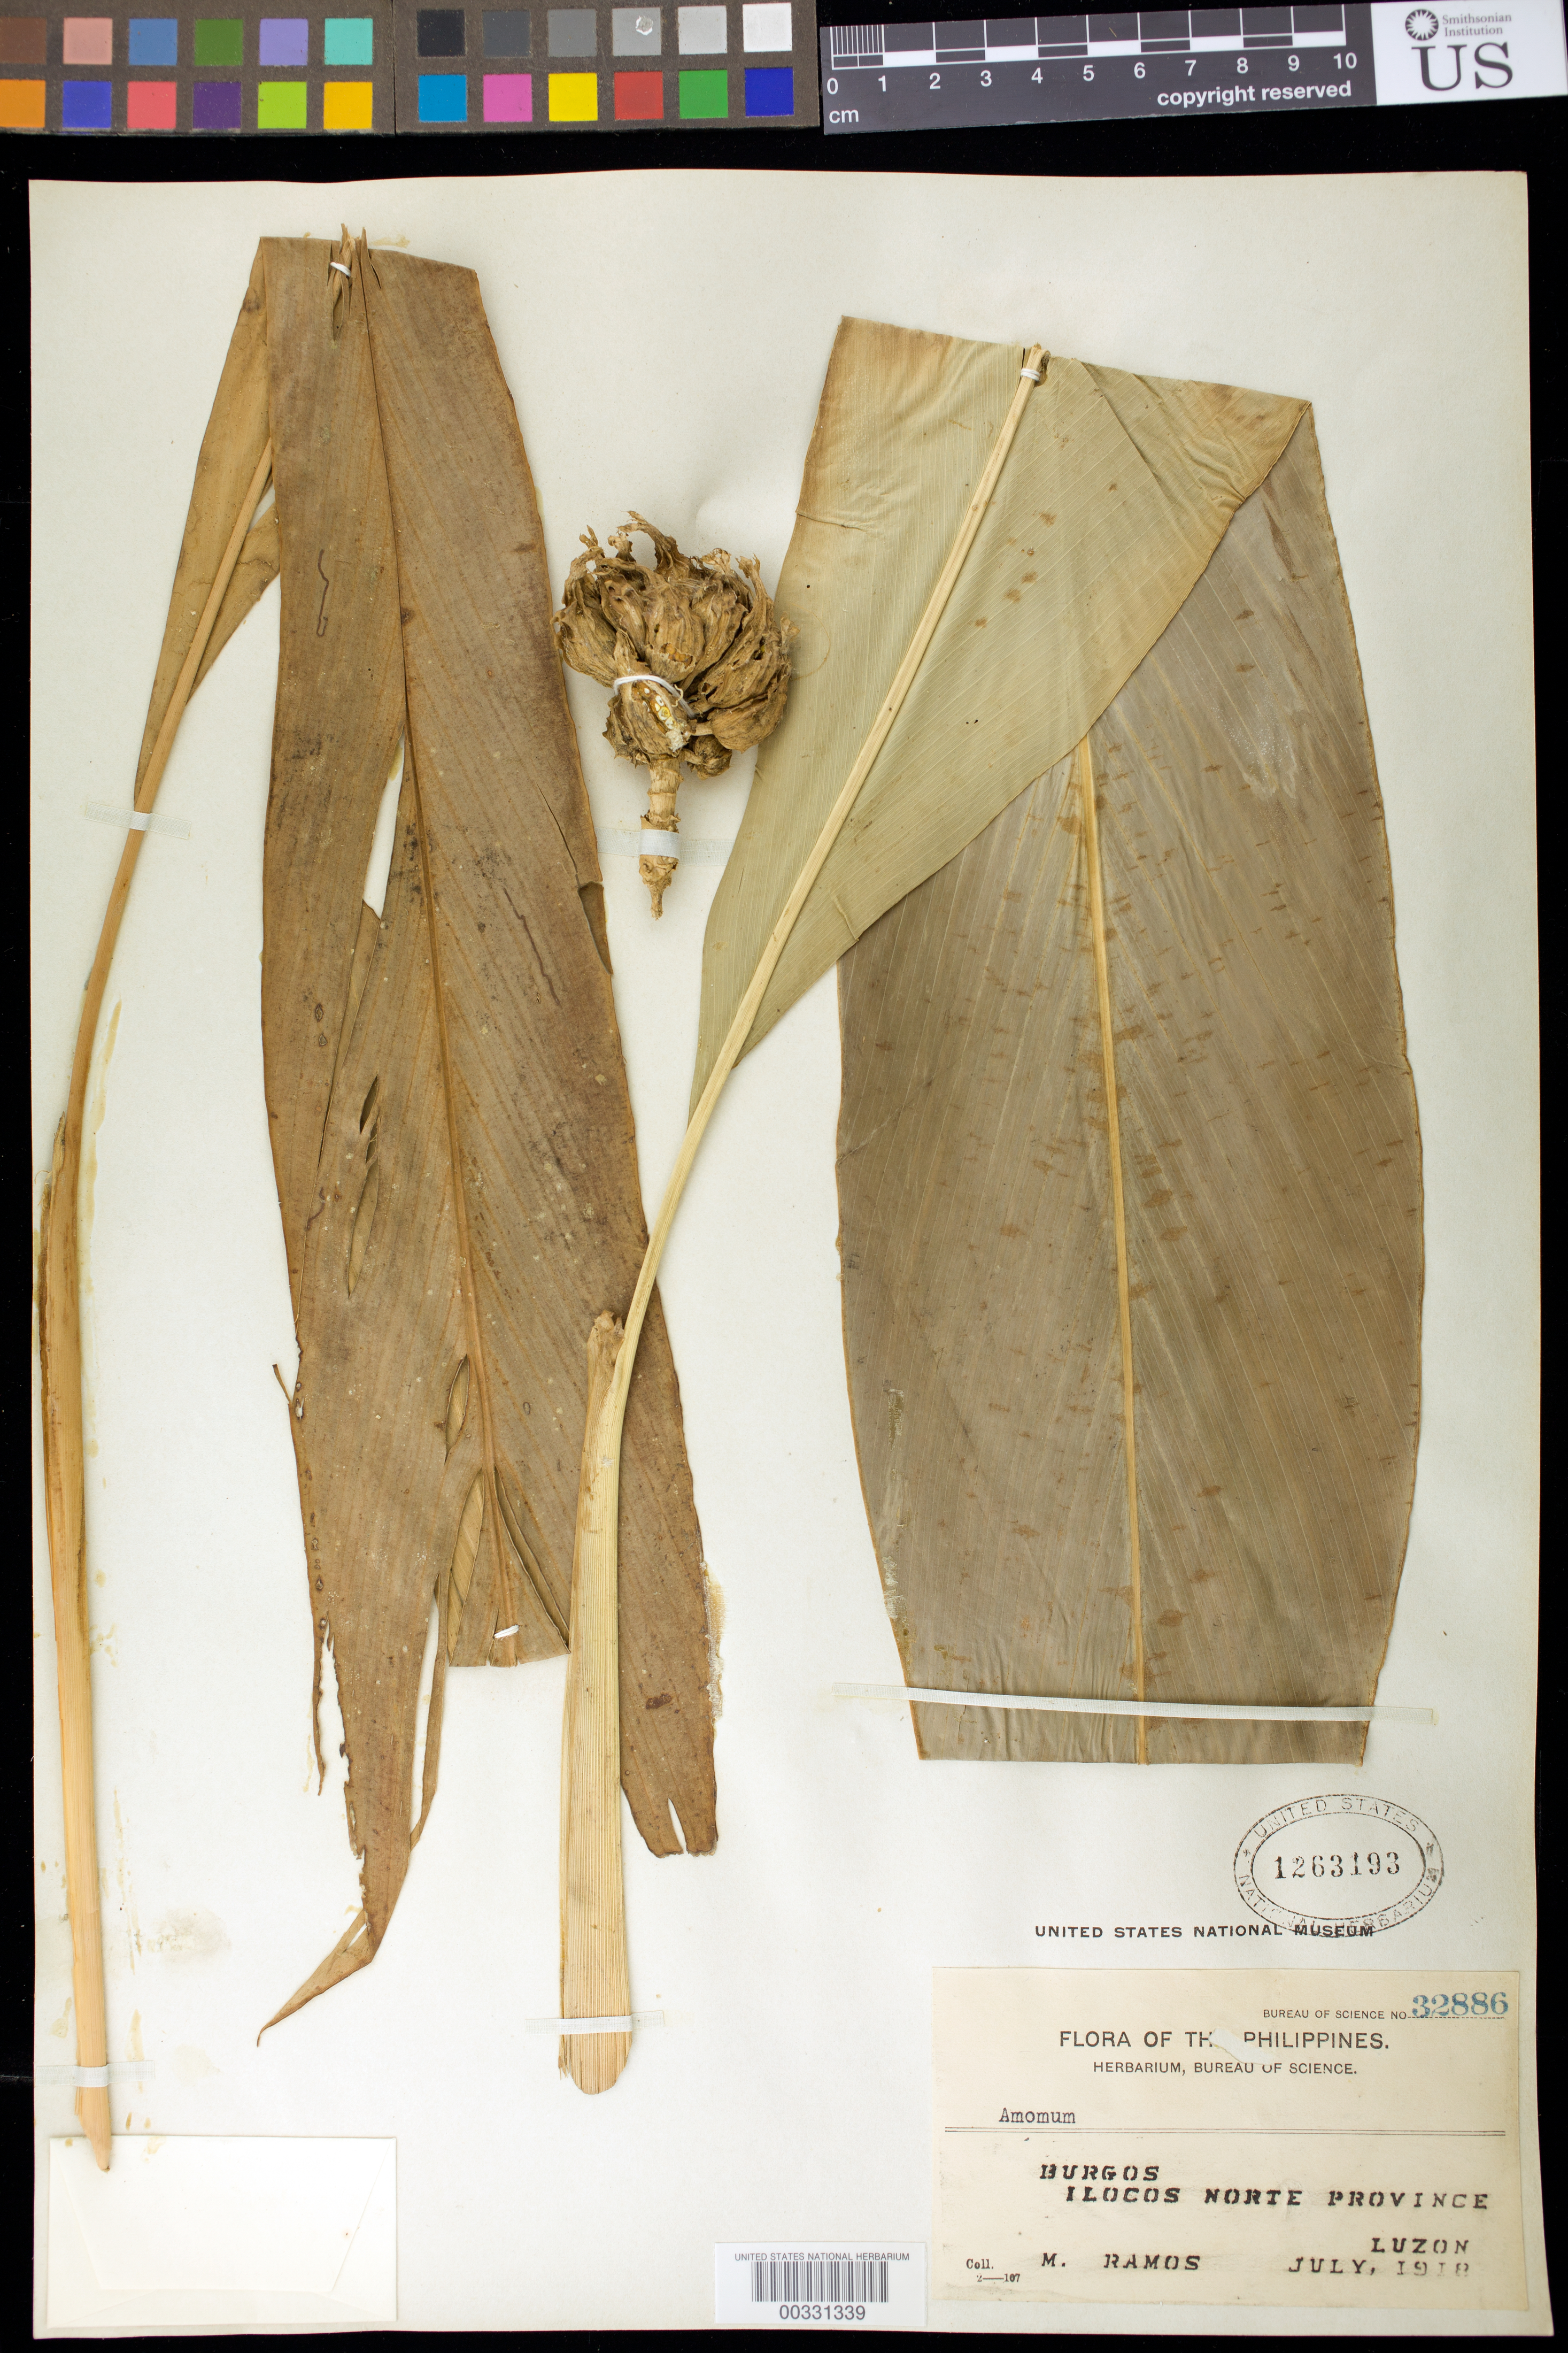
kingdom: Plantae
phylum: Tracheophyta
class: Liliopsida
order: Zingiberales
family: Zingiberaceae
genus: Amomum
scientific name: Amomum sp.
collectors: M. Ramos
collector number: Bur. Sci. 32886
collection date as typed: Jul 1918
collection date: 1918-07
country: Philippines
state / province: Ilocos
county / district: Ilocos Norte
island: Luzon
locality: Burgos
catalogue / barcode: US 1263193